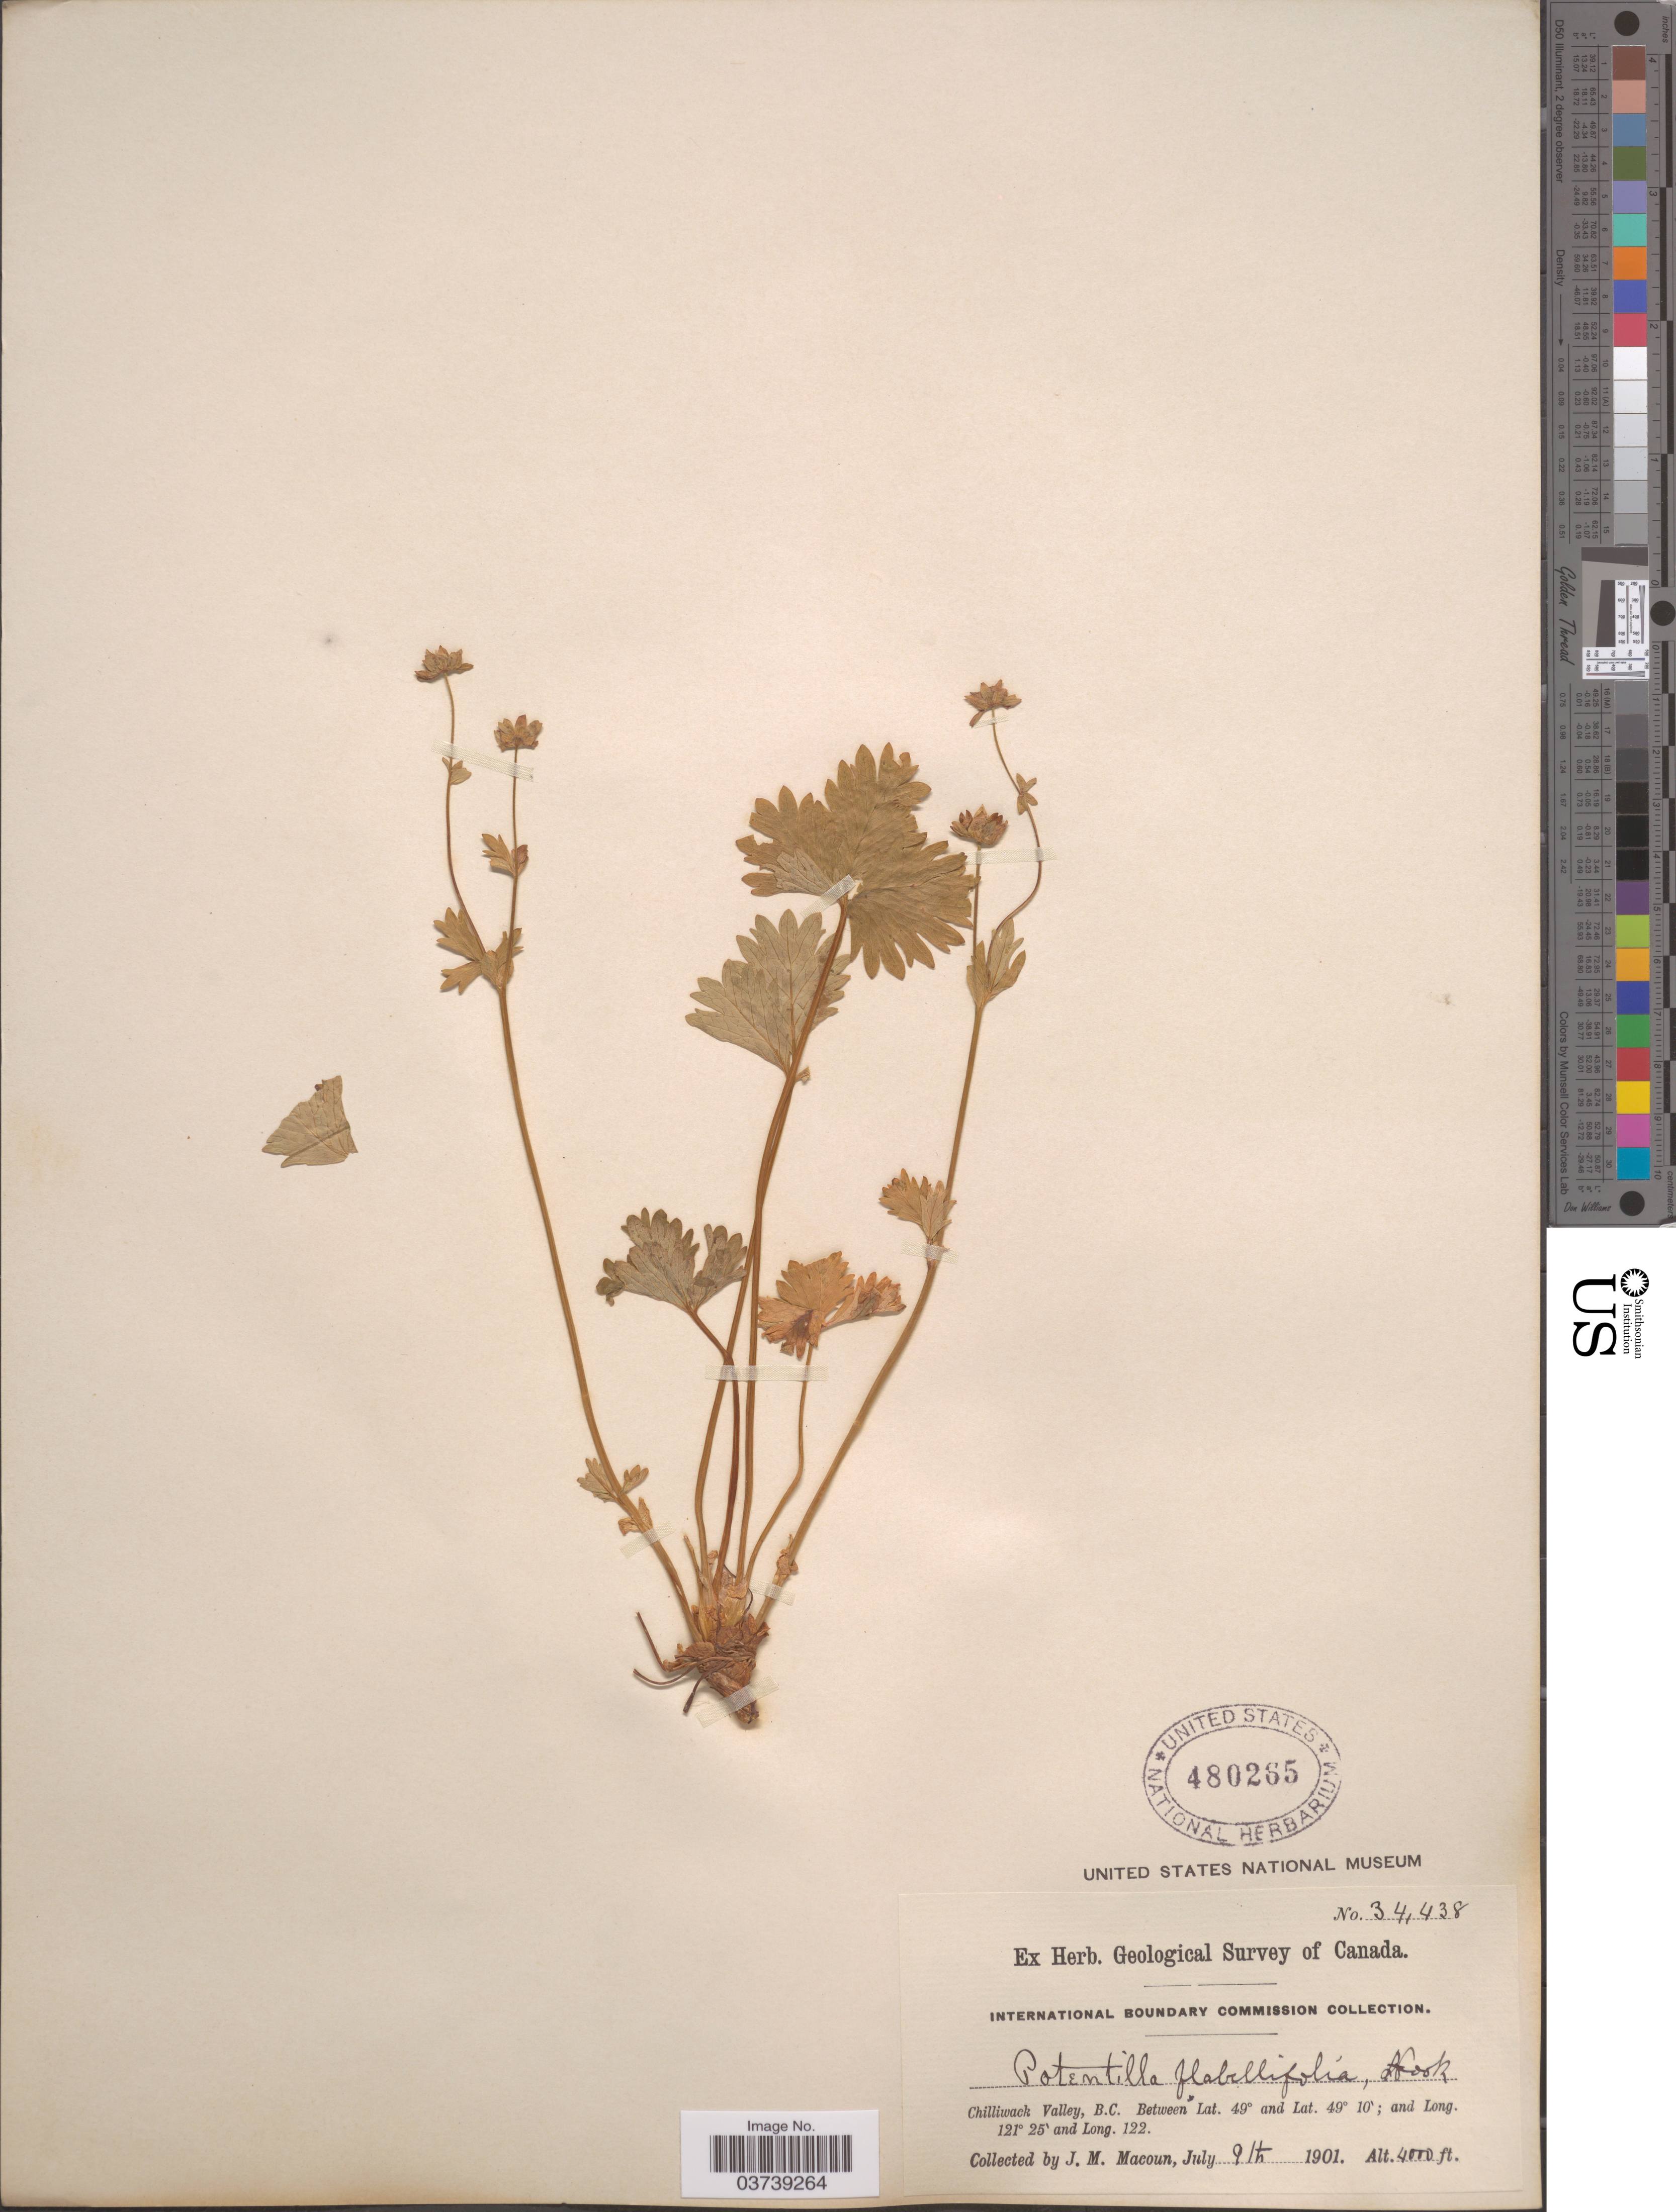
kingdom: Plantae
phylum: Tracheophyta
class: Magnoliopsida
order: Rosales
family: Rosaceae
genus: Potentilla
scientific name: Potentilla flabellifolia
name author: Hook. ex Torr. & A. Gray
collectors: J. M. Macoun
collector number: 34438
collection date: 1901-07-09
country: Canada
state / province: British Columbia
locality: Chilliwack Valley.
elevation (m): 1219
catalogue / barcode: US 480265